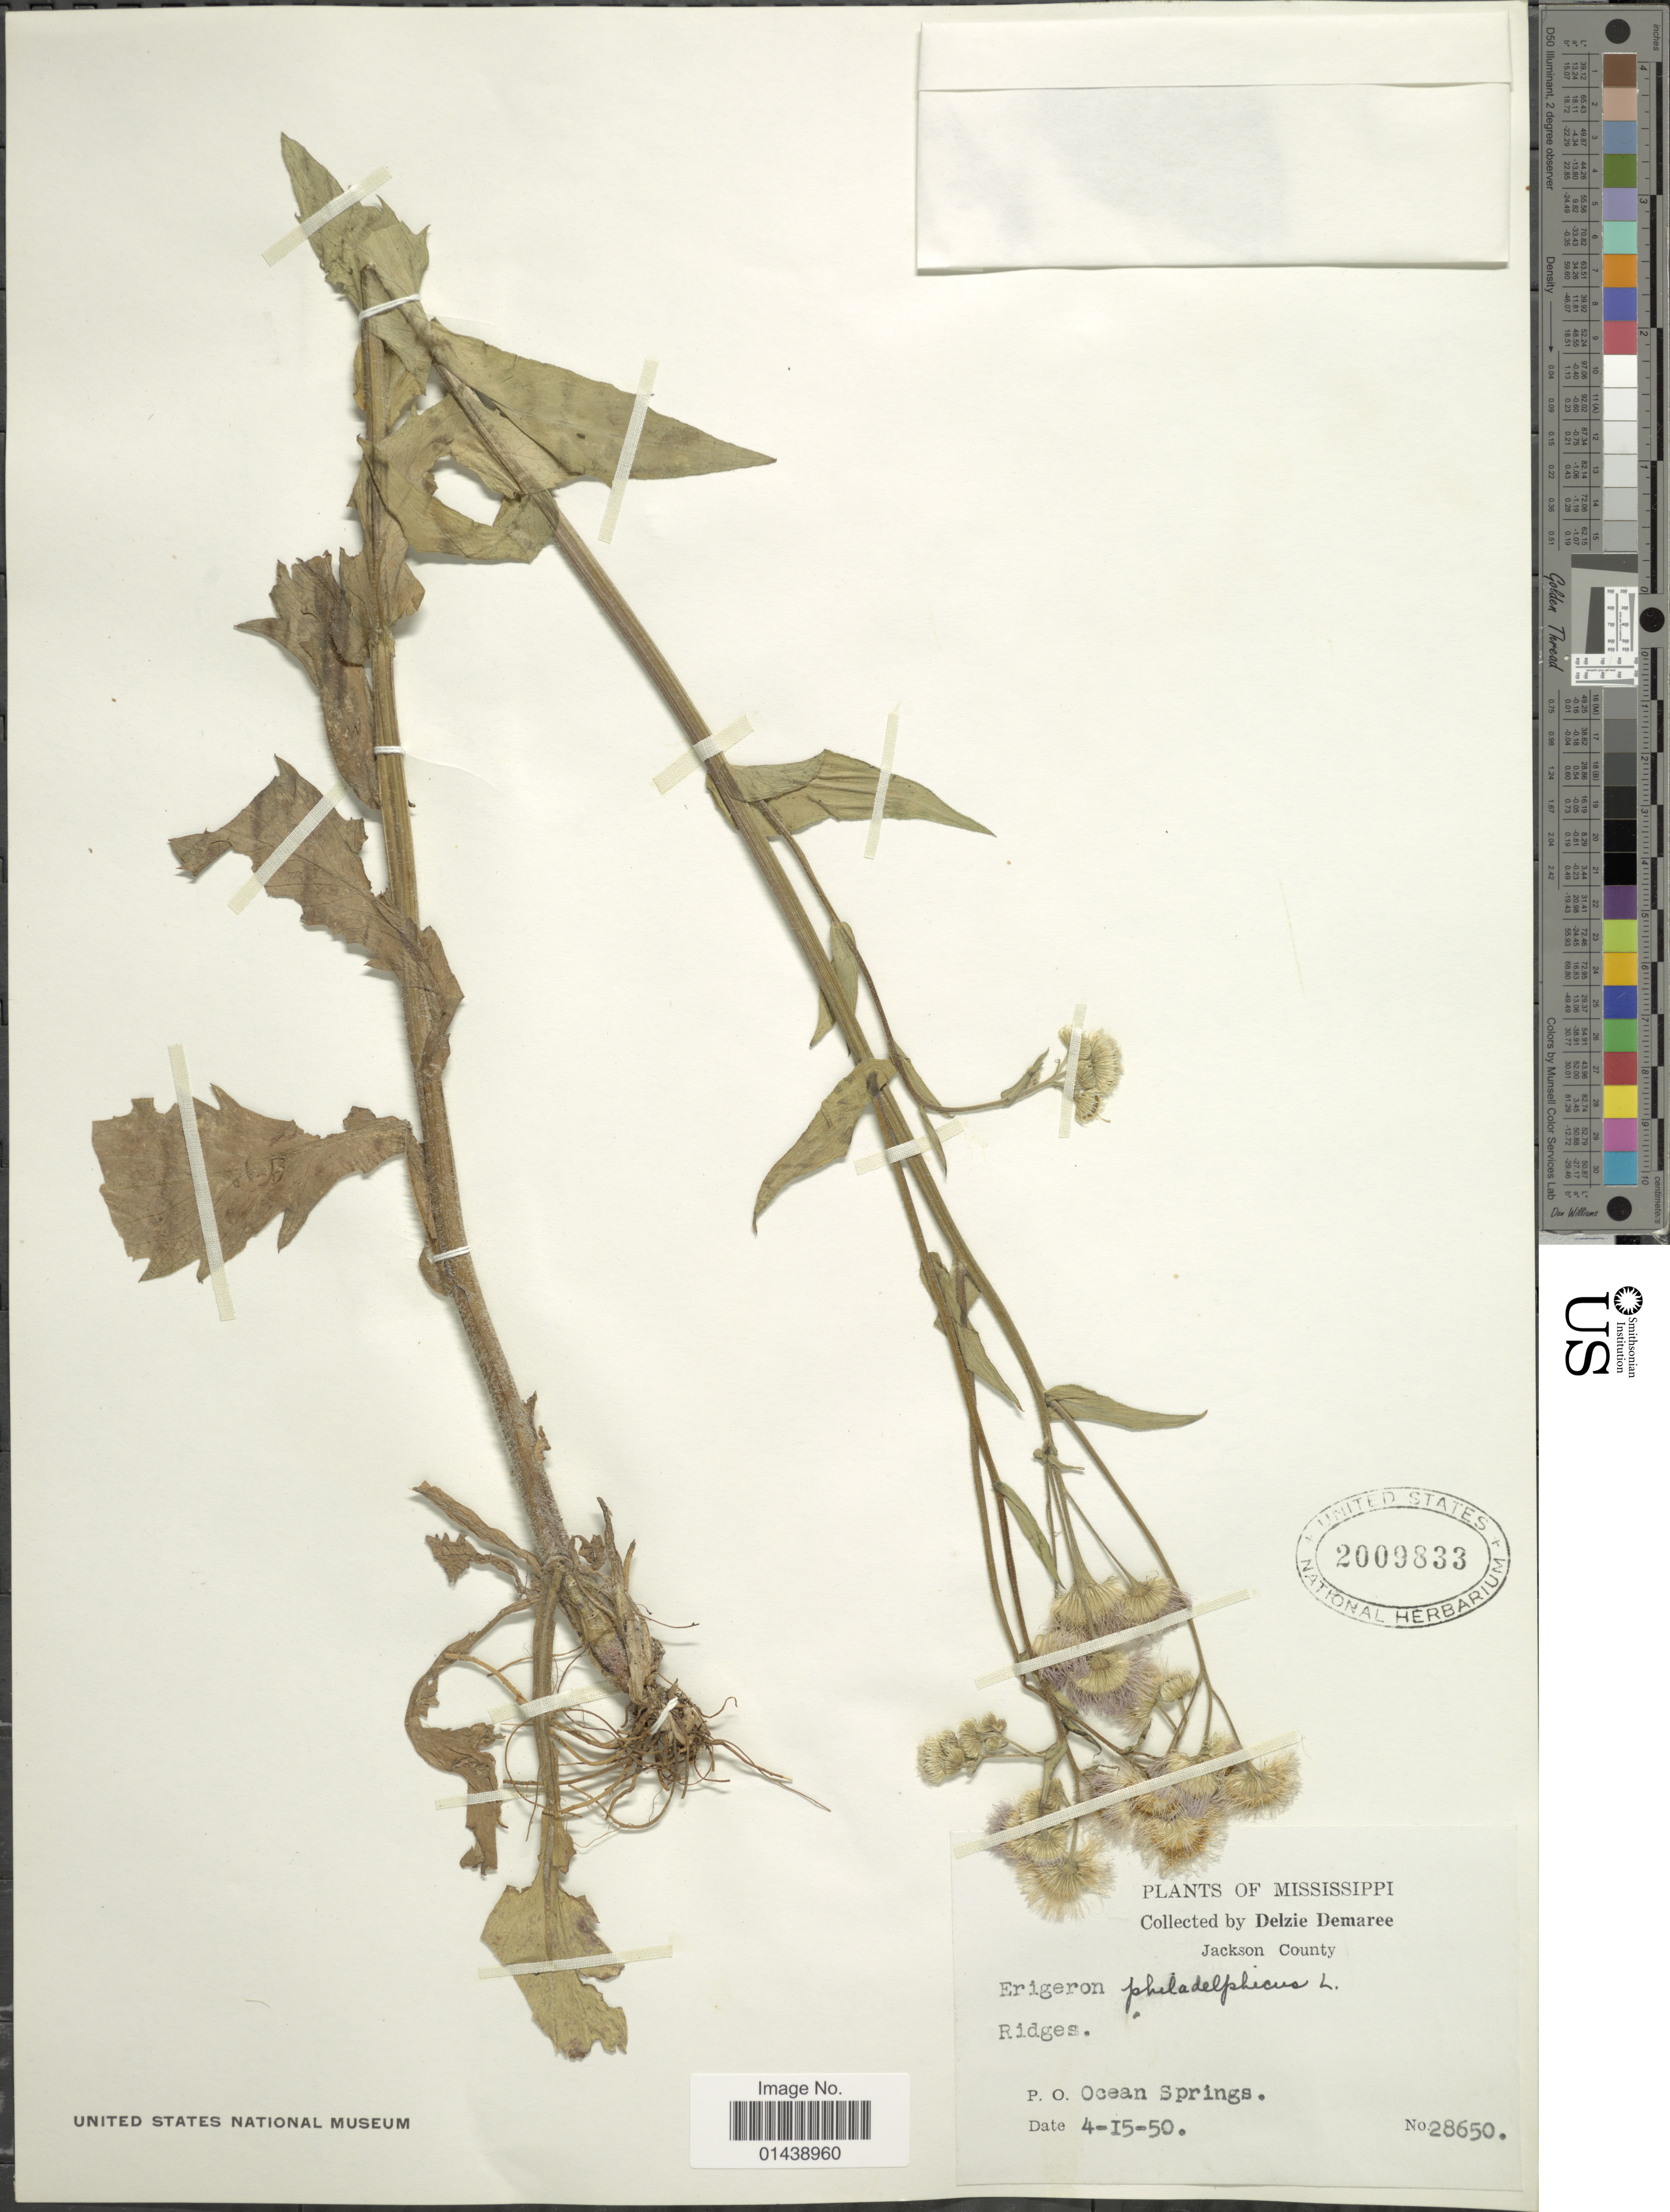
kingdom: Plantae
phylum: Tracheophyta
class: Magnoliopsida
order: Asterales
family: Asteraceae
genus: Erigeron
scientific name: Erigeron philadelphicus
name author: L.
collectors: D. Demaree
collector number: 28650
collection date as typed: Transcribed d/m/y: 15/4/50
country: United States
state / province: Mississippi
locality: Jackson County. P. O. Ocean Springs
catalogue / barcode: US 2009833